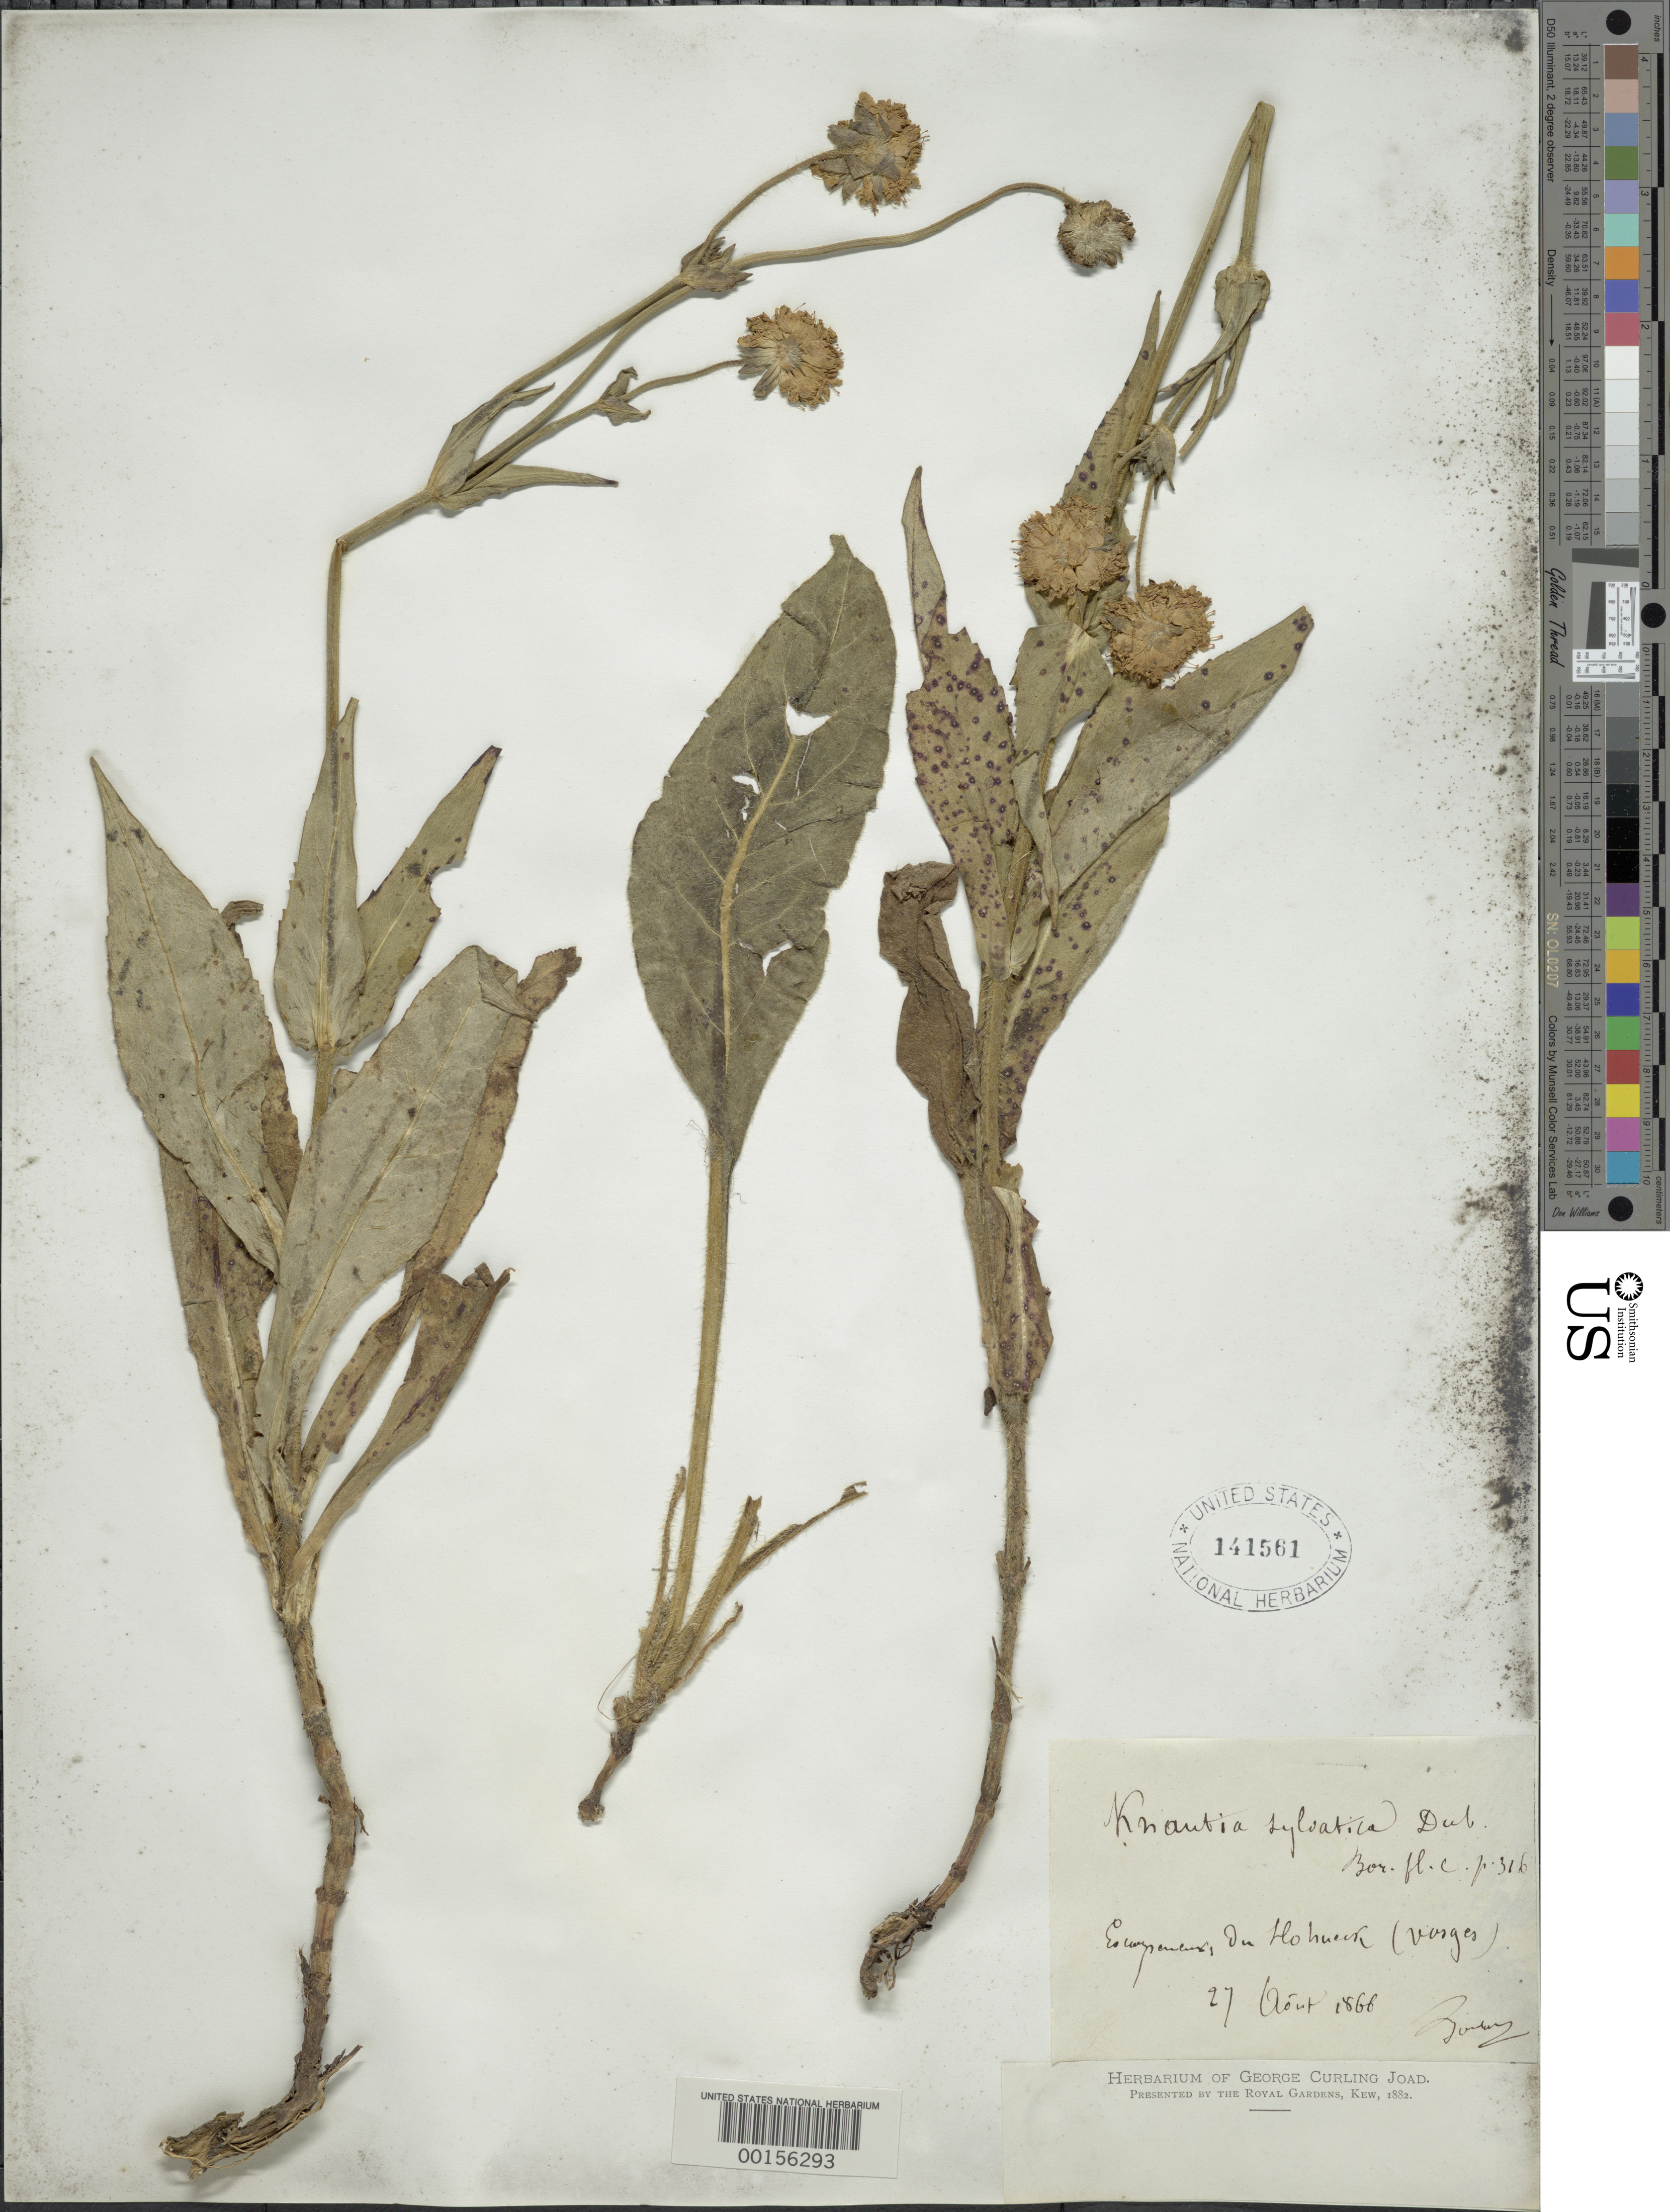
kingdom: Plantae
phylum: Tracheophyta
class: Magnoliopsida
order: Dipsacales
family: Caprifoliaceae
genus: Knautia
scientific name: Knautia sylvatica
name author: Duby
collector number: s/n/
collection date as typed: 27 Aug 1866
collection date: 1866-08-27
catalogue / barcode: US 141561